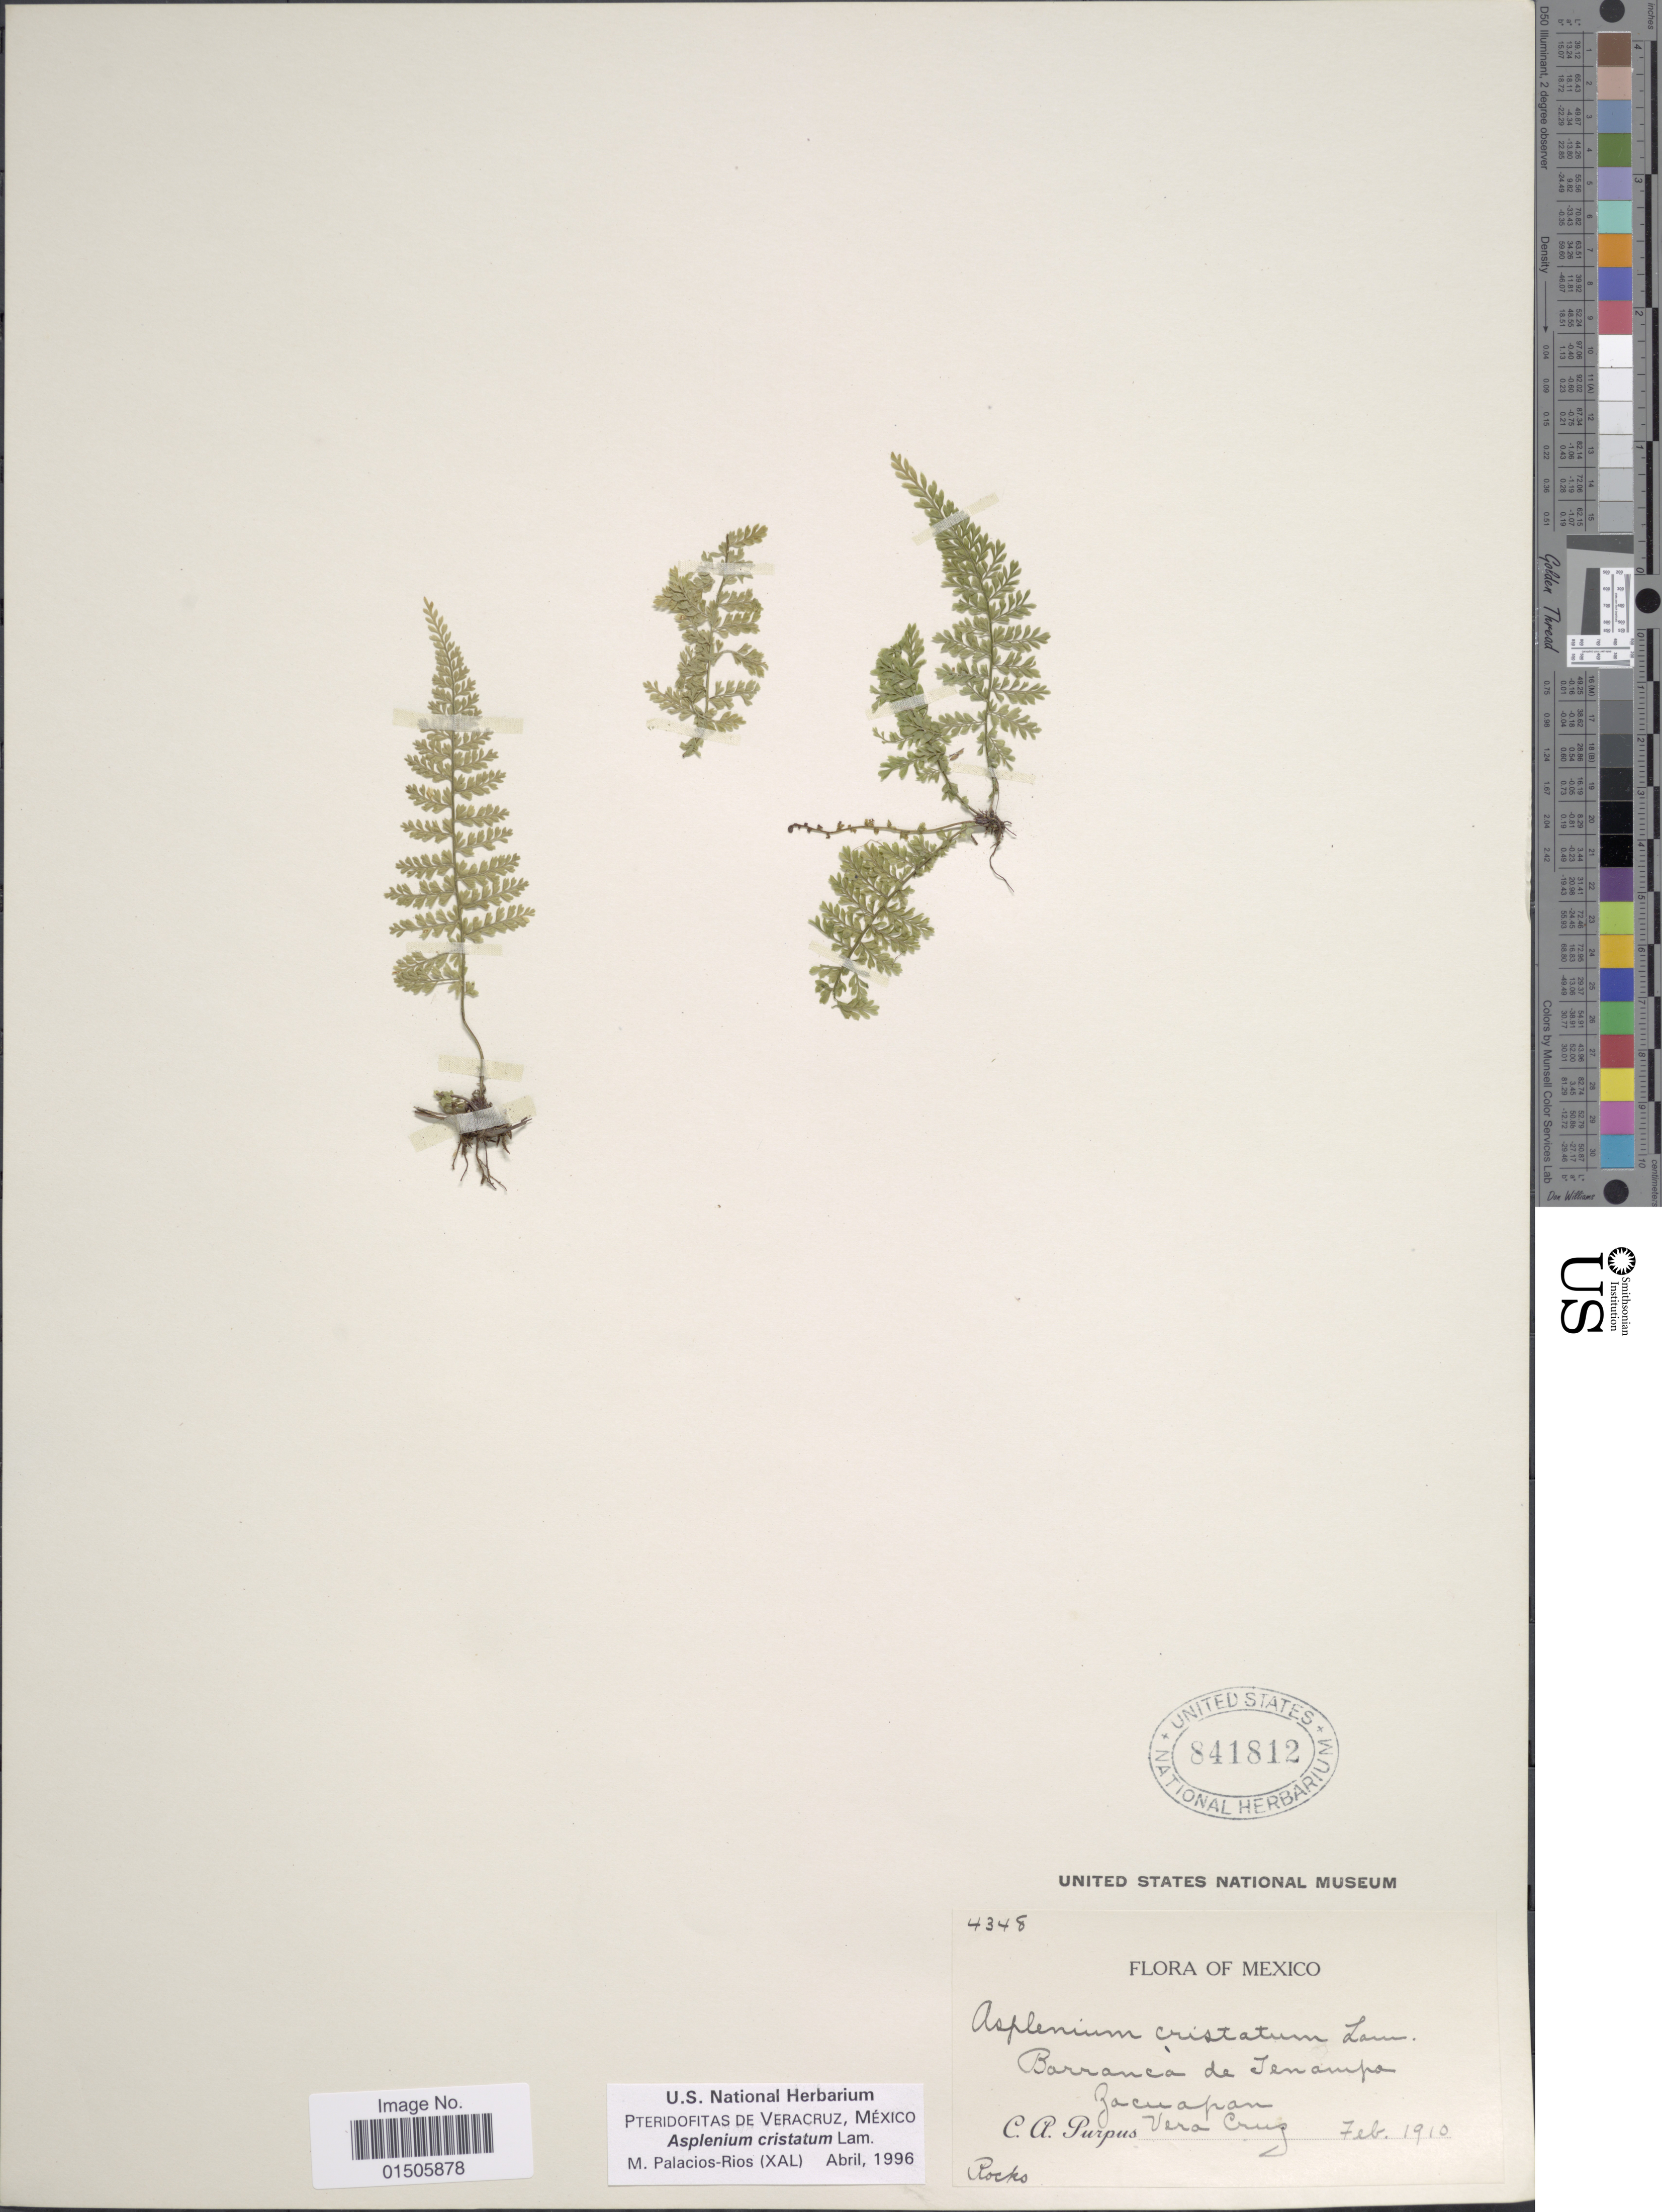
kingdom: Plantae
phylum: Tracheophyta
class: Polypodiopsida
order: Polypodiales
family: Aspleniaceae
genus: Asplenium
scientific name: Asplenium cristatum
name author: Lam.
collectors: C. A. Purpus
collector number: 4348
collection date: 1910-02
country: Mexico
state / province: Veracruz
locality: Barranca de Tenampa Zacuapan. Vera Cruz.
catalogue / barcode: US 841812